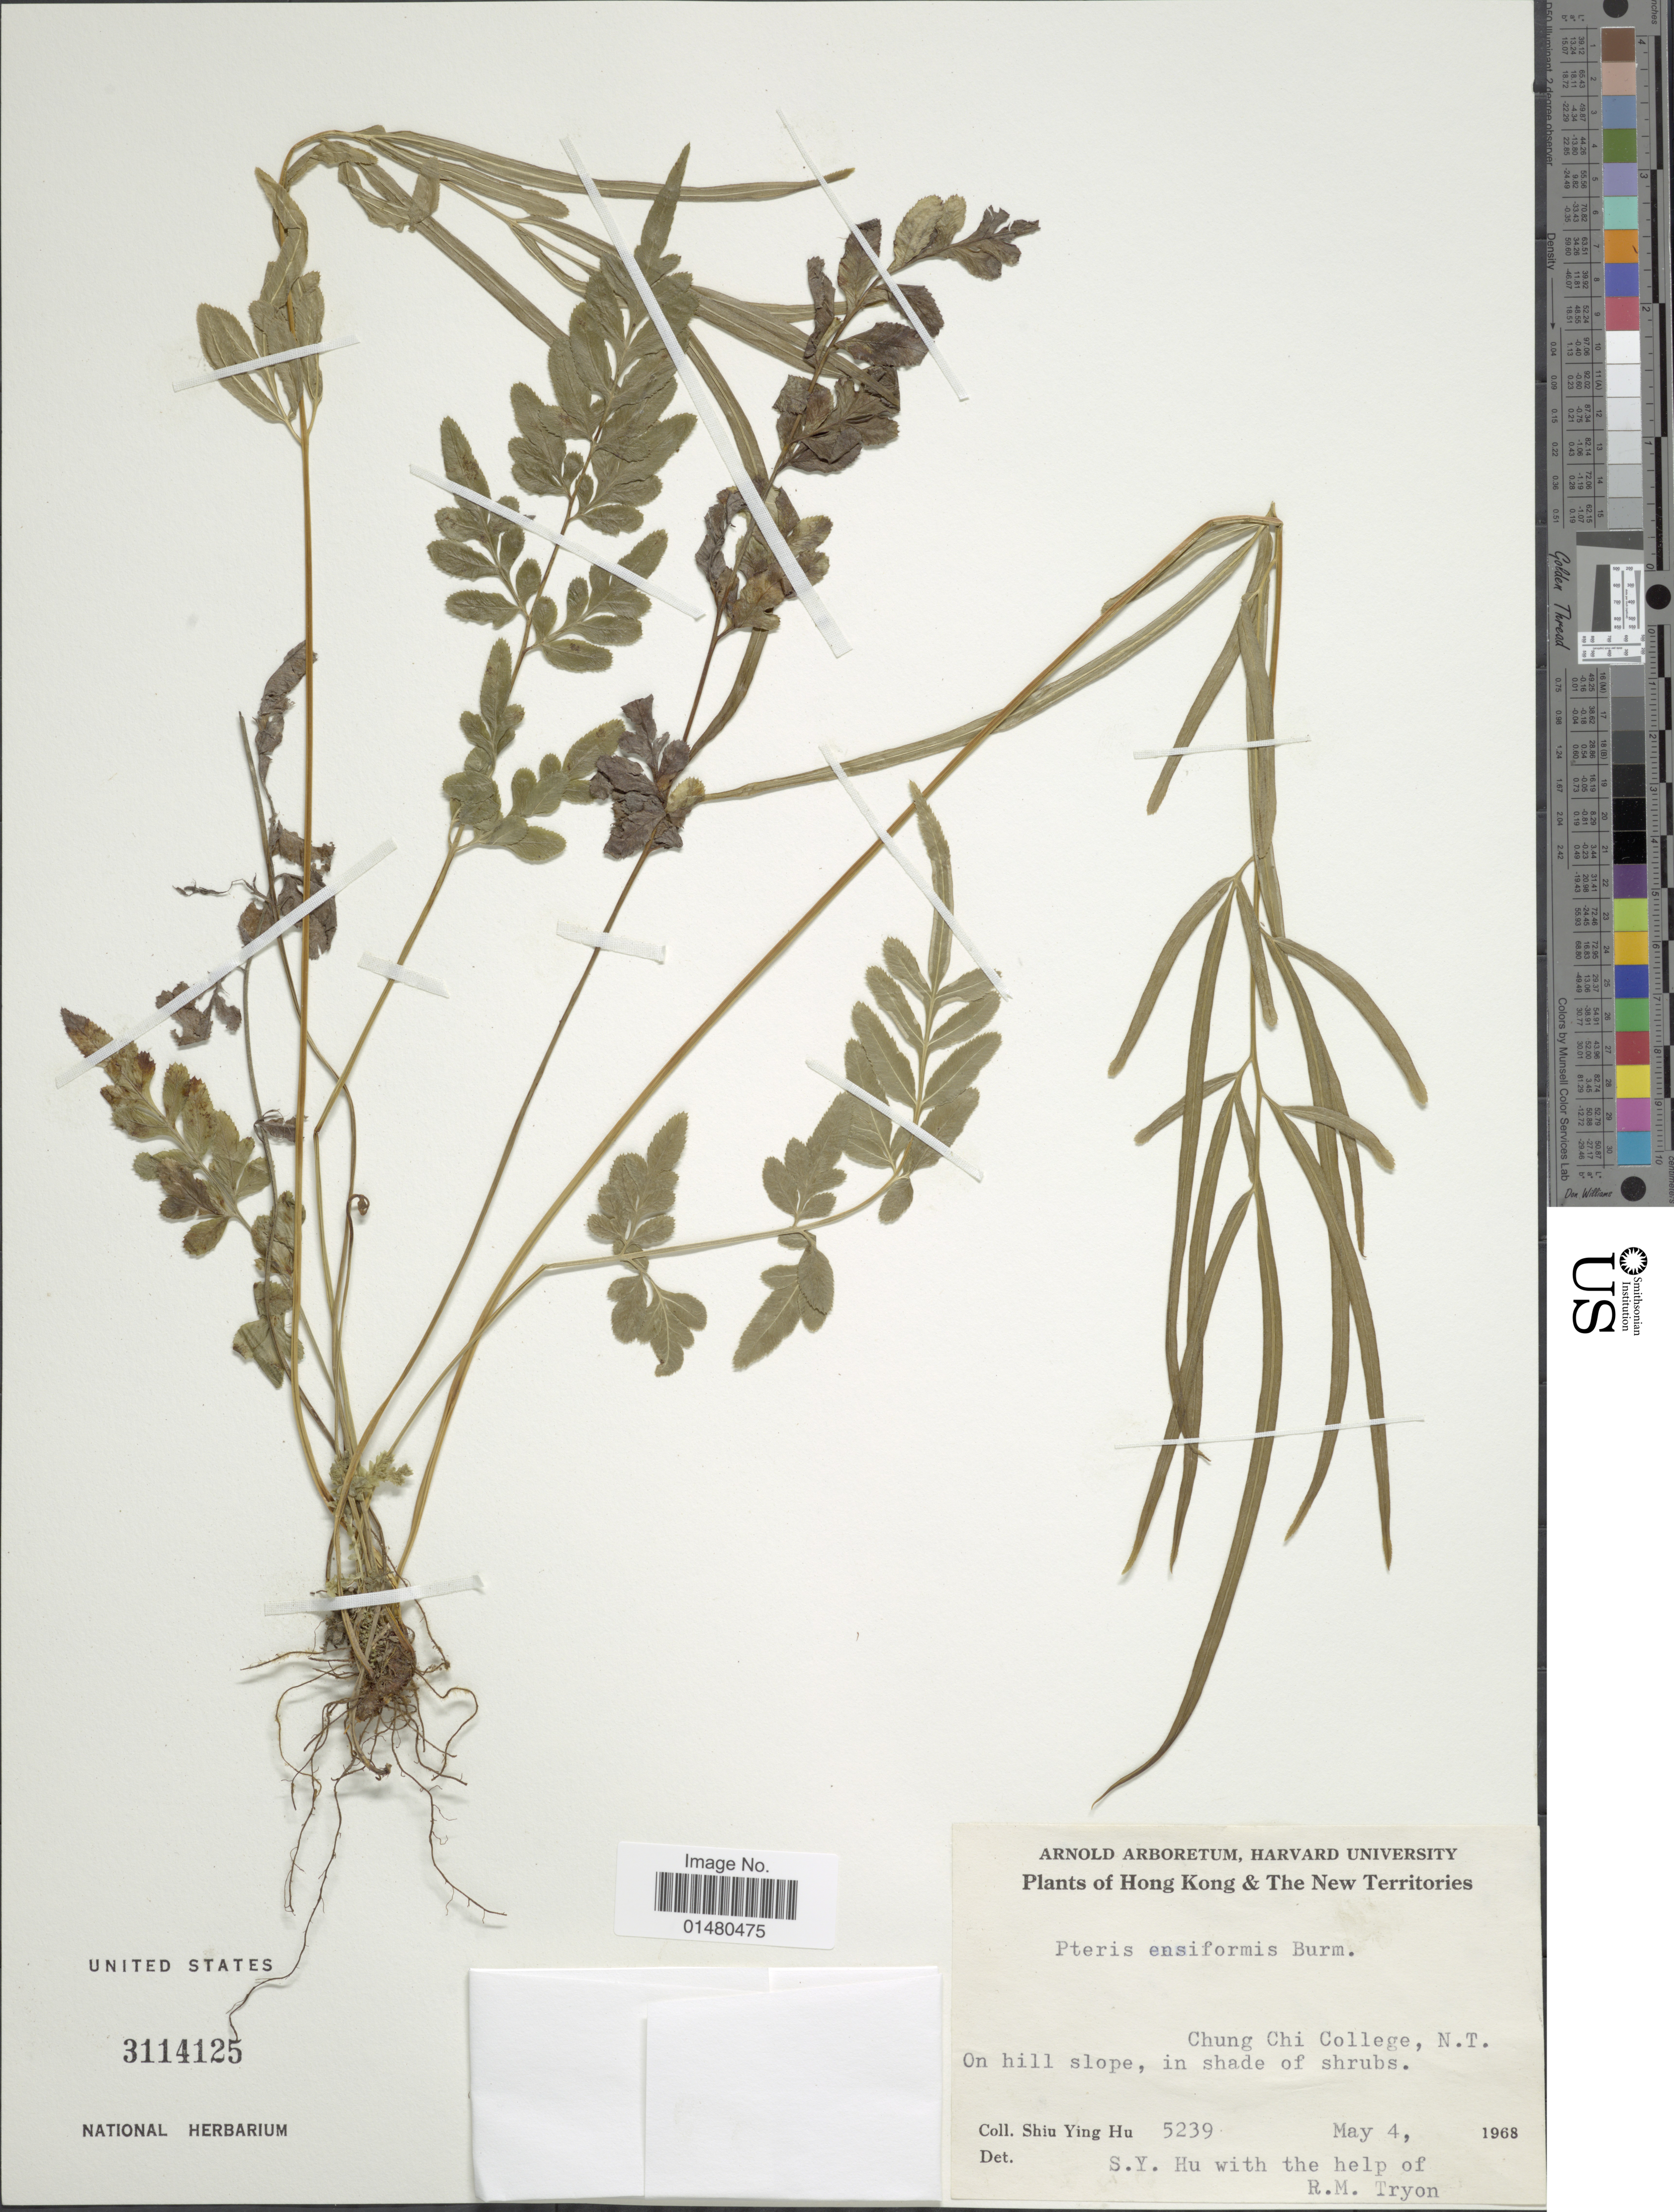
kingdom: Plantae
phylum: Tracheophyta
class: Polypodiopsida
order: Polypodiales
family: Pteridaceae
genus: Pteris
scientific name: Pteris ensiformis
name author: Burm. f.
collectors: S. Y. Hu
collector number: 5239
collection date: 1968-05-04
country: China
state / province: Hong Kong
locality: The New Territories, Chung Chi Cllege, N.T. On hill slope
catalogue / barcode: US 3114125